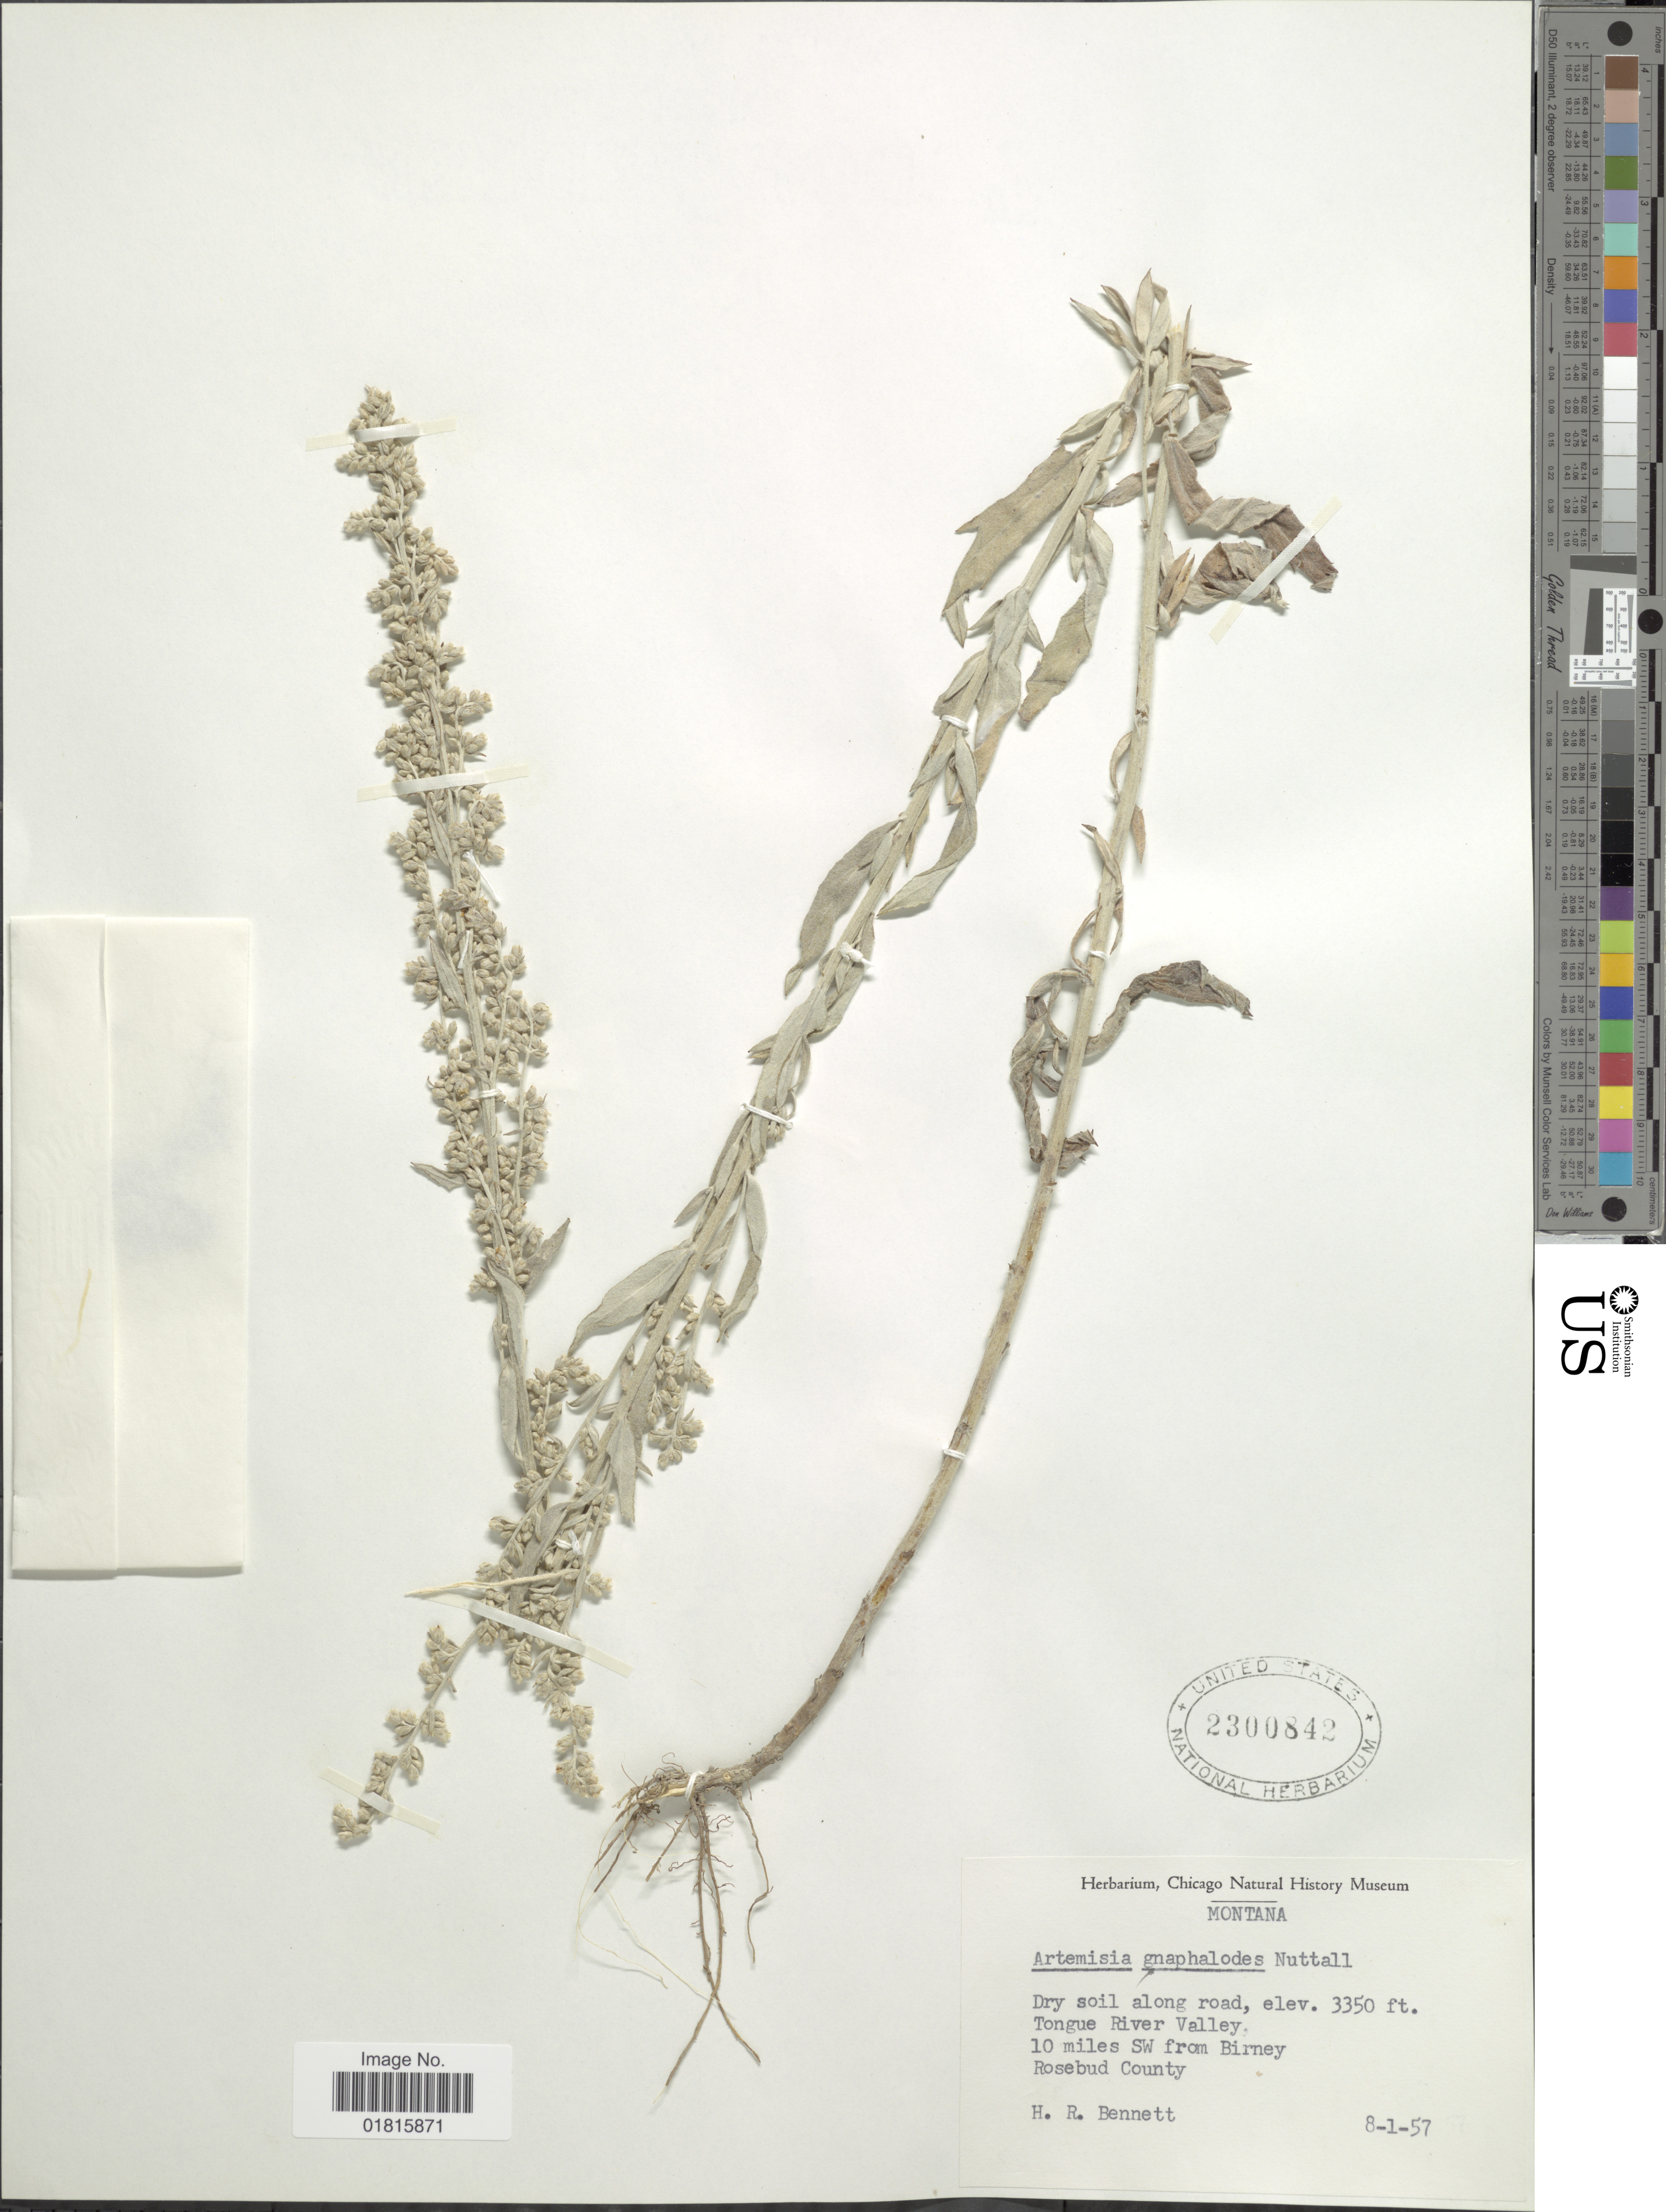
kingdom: Plantae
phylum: Tracheophyta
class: Magnoliopsida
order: Asterales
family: Asteraceae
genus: Artemisia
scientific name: Artemisia gnaphaloides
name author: Nutt.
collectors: H. R. Bennett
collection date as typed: Transcribed d/m/y: 1/8/57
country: United States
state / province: Montana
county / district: Rosebud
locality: Dry soil along road, Tongue River Valley, 10 miles SW from Birney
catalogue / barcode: US 2300842